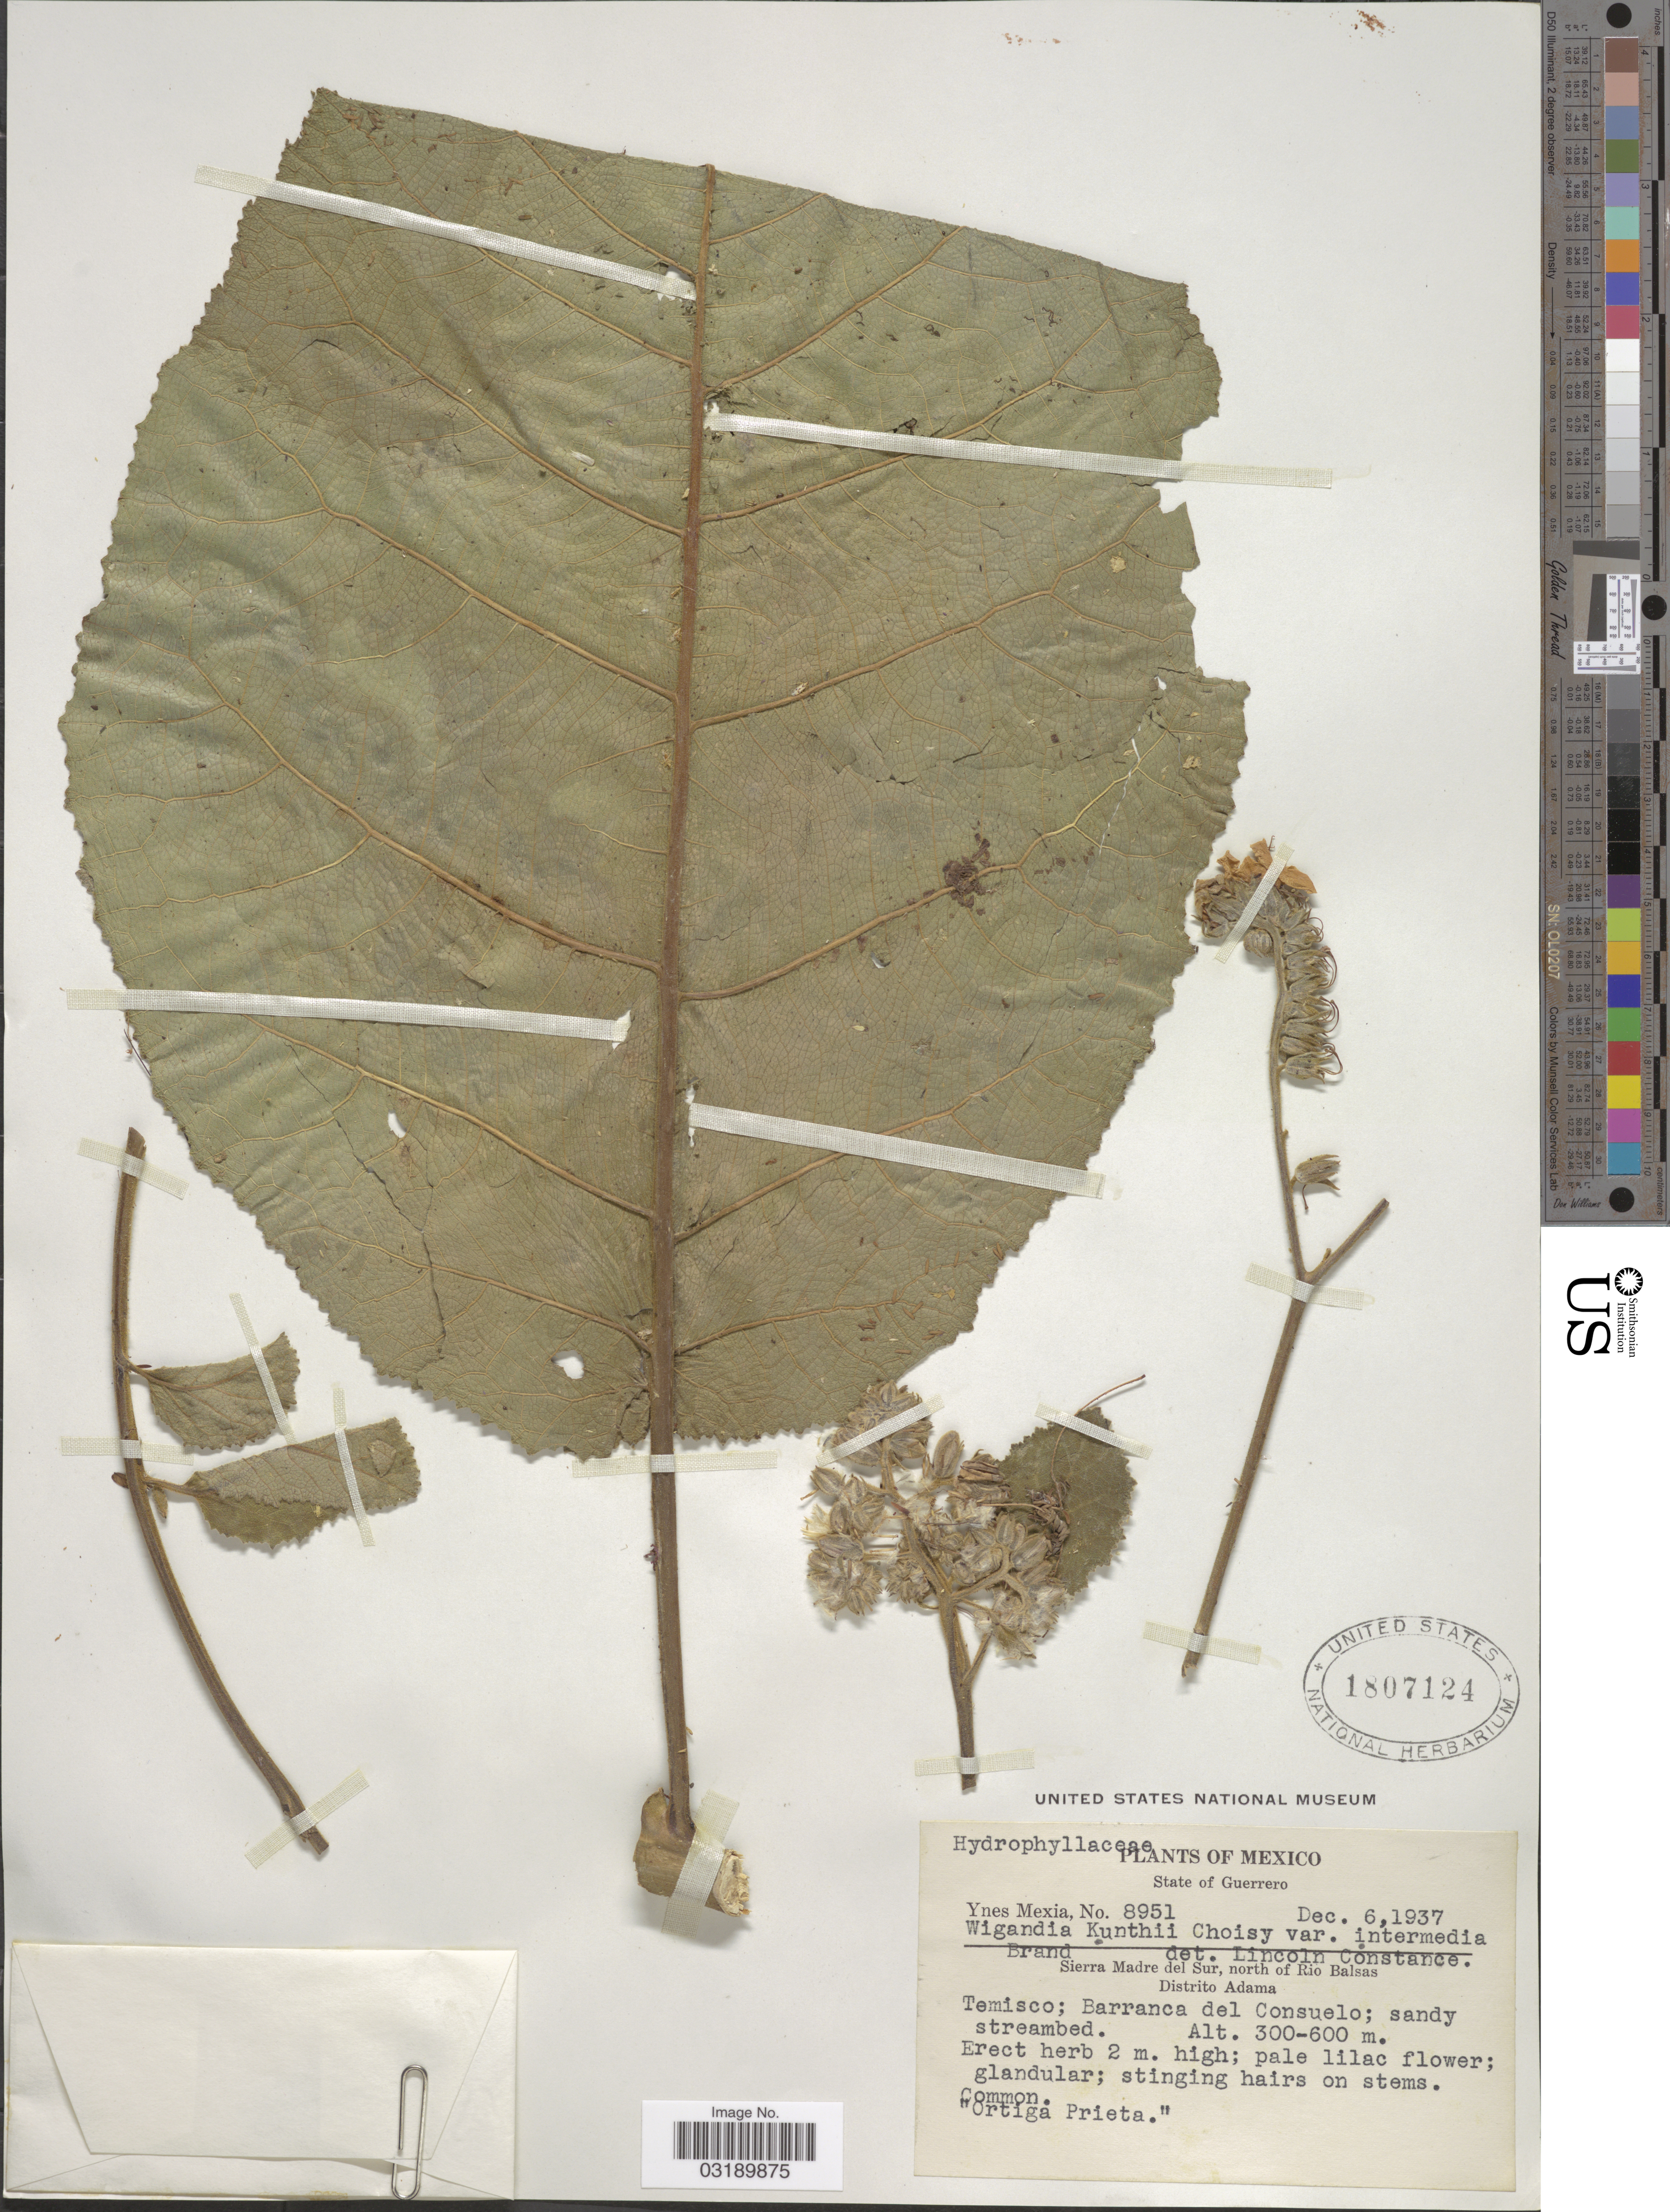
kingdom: Plantae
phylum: Tracheophyta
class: Magnoliopsida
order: Boraginales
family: Namaceae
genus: Wigandia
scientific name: Wigandia kunthii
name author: Choisy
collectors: Y. Mexia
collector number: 8951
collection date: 1937-12-06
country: Mexico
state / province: Guerrero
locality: Sierra Madre del Sur, north of Rio Balsas. Distrito Adama. Temisco; Barranca del Consuelo.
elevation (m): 300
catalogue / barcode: US 1807124